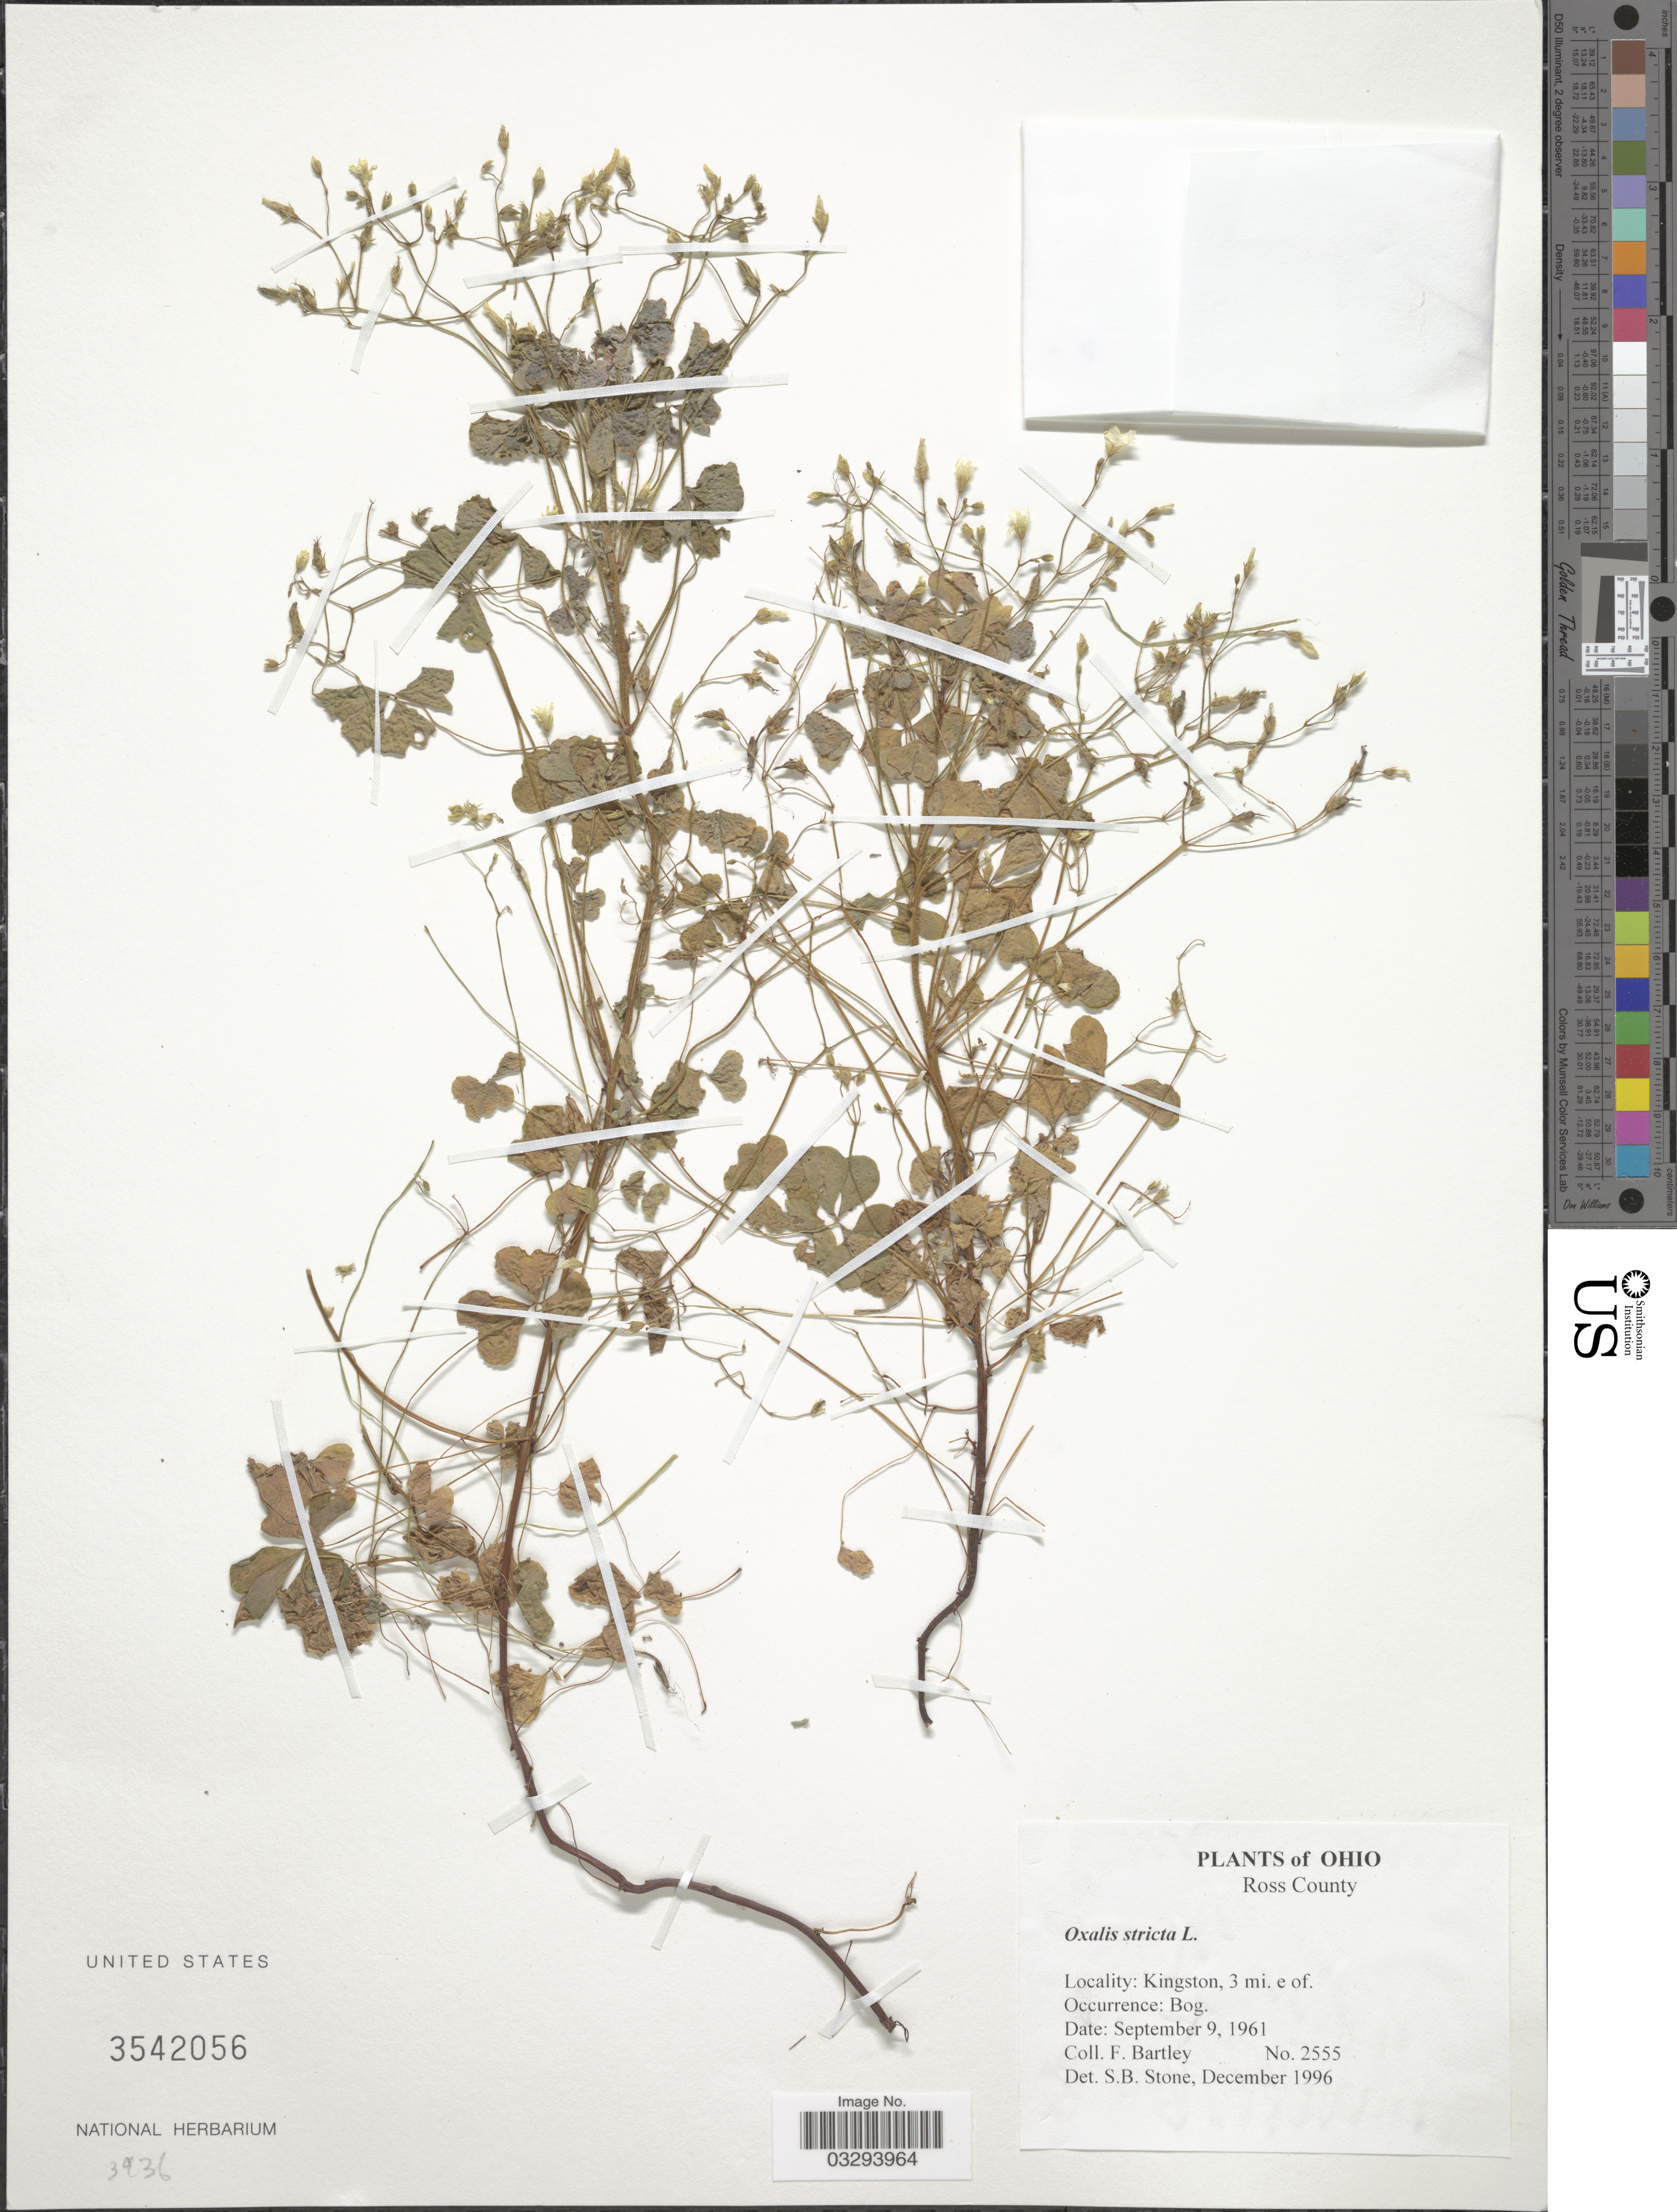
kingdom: Plantae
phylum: Tracheophyta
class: Magnoliopsida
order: Oxalidales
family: Oxalidaceae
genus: Oxalis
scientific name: Oxalis stricta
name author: L.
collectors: F. Bartley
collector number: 2555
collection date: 1961-09-09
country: United States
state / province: Ohio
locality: Ross County. Kingston, 3 mi. e. of. Occurrence: Bog.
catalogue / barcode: US 3542056